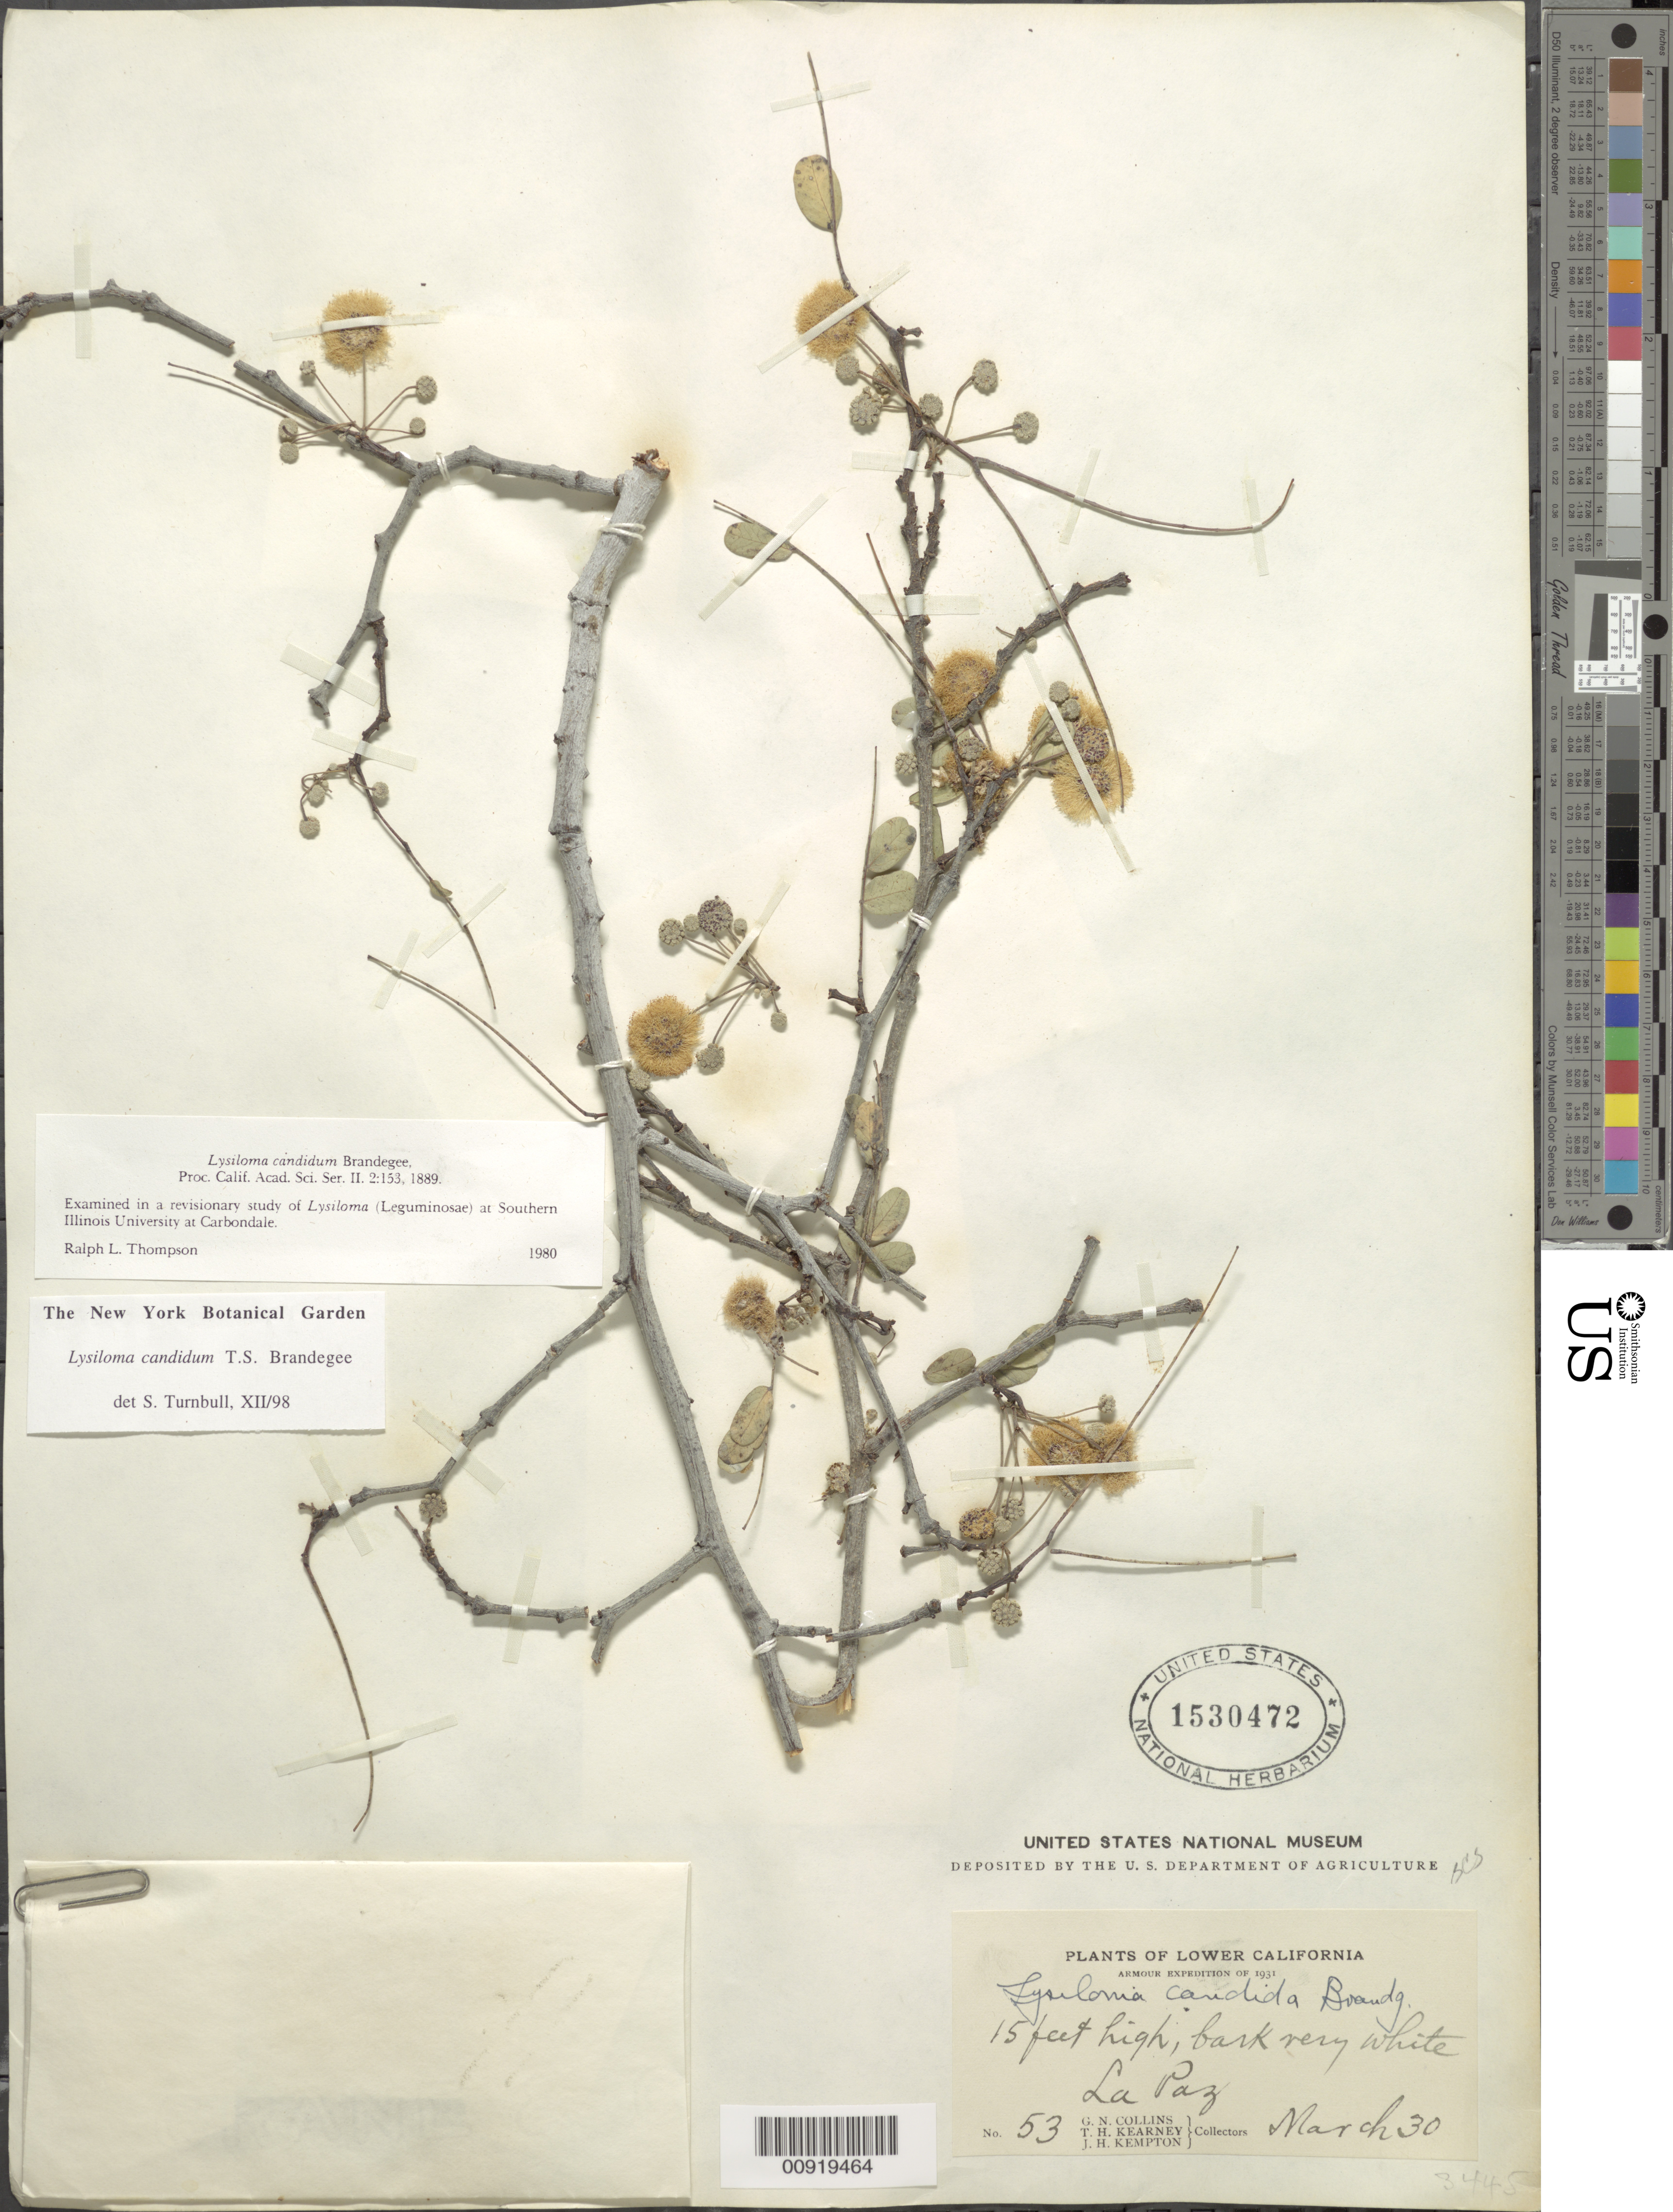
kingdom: Plantae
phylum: Tracheophyta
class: Magnoliopsida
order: Fabales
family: Fabaceae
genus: Lysiloma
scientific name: Lysiloma candidum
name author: Brandegee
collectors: G. N. Collins, T. H. Kearney & J. H. Kempton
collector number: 53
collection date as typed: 30 Mar 1931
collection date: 1931-03-30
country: Mexico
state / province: Baja California Sur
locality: La Paz. Lower California.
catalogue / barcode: US 1530472